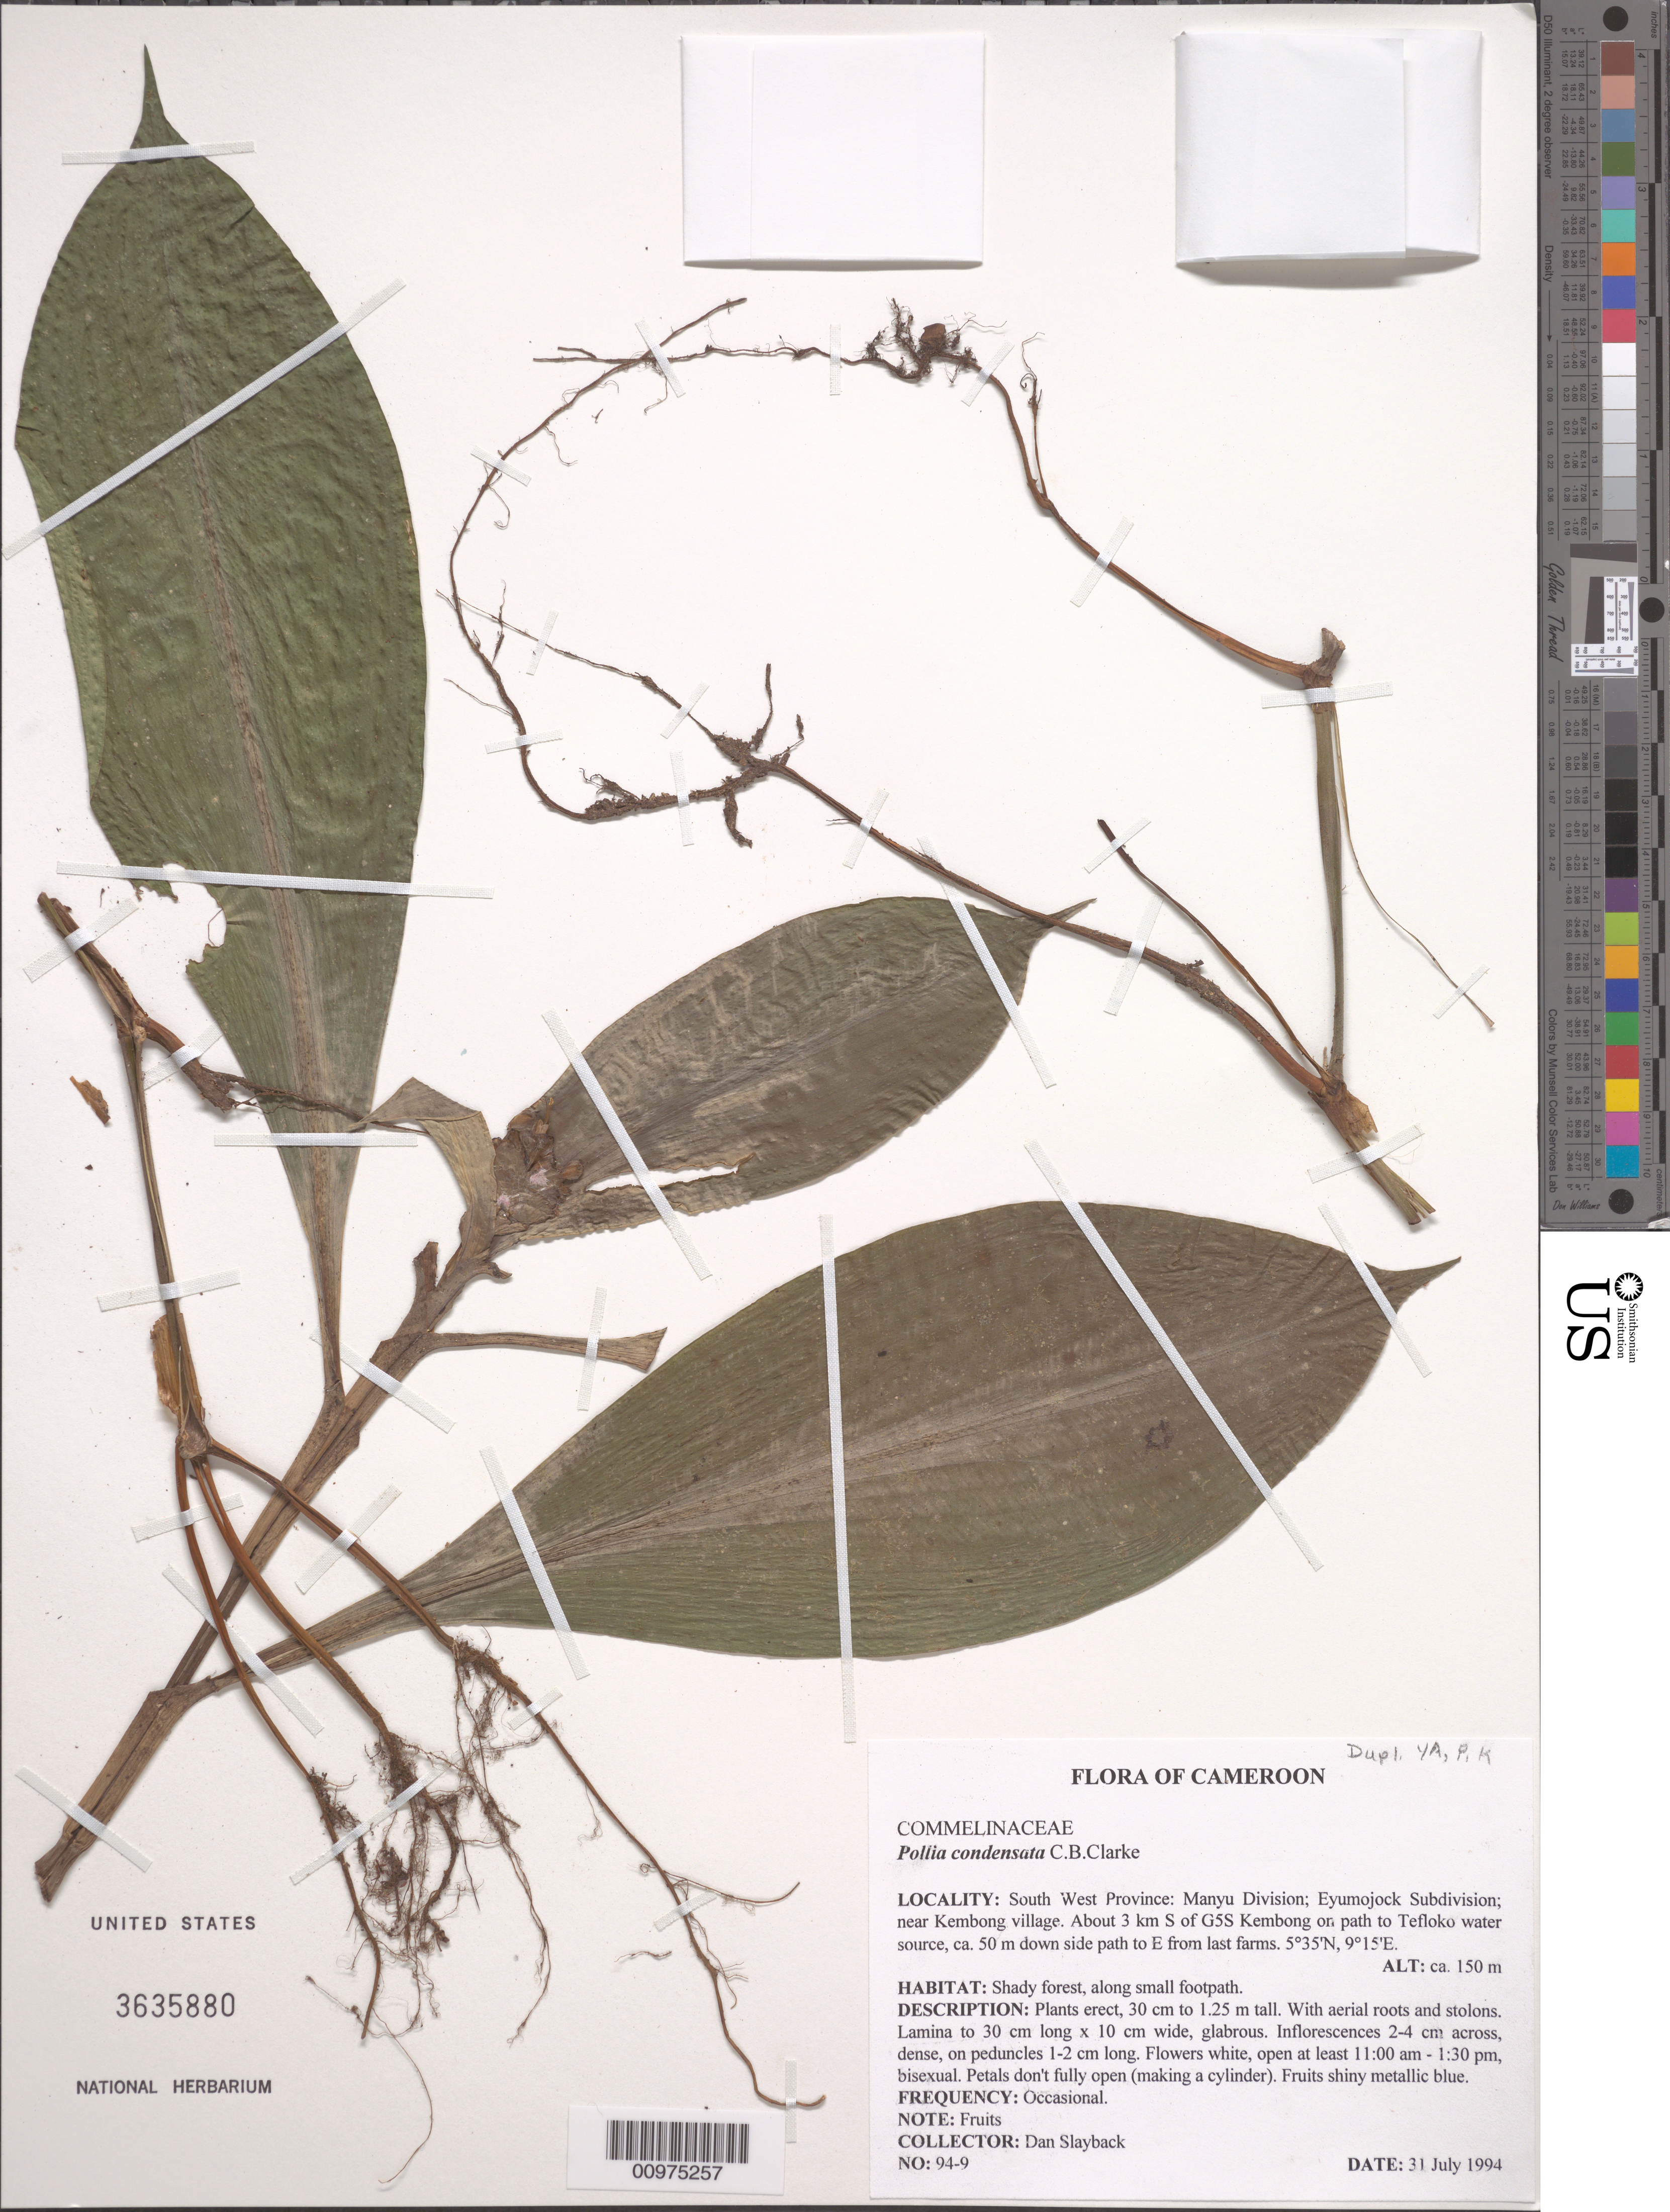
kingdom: Plantae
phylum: Tracheophyta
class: Liliopsida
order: Commelinales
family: Commelinaceae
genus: Pollia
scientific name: Pollia condensata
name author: C.B. Clarke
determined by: Faden, Robert B., (US), Smithsonian Institution - National Museum of Natural History (UNITED STATES)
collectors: D. Slayback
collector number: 94-9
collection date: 1994-07-31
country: Cameroon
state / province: Sud-Ouest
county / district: Manyu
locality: near Kembong village. About 3 km S of G5S Kembong on path to Tefloko water source, ca. 50 m down side path to E from last farms.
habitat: Shady forest, along small footpath.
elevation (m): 150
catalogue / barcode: US 3635880